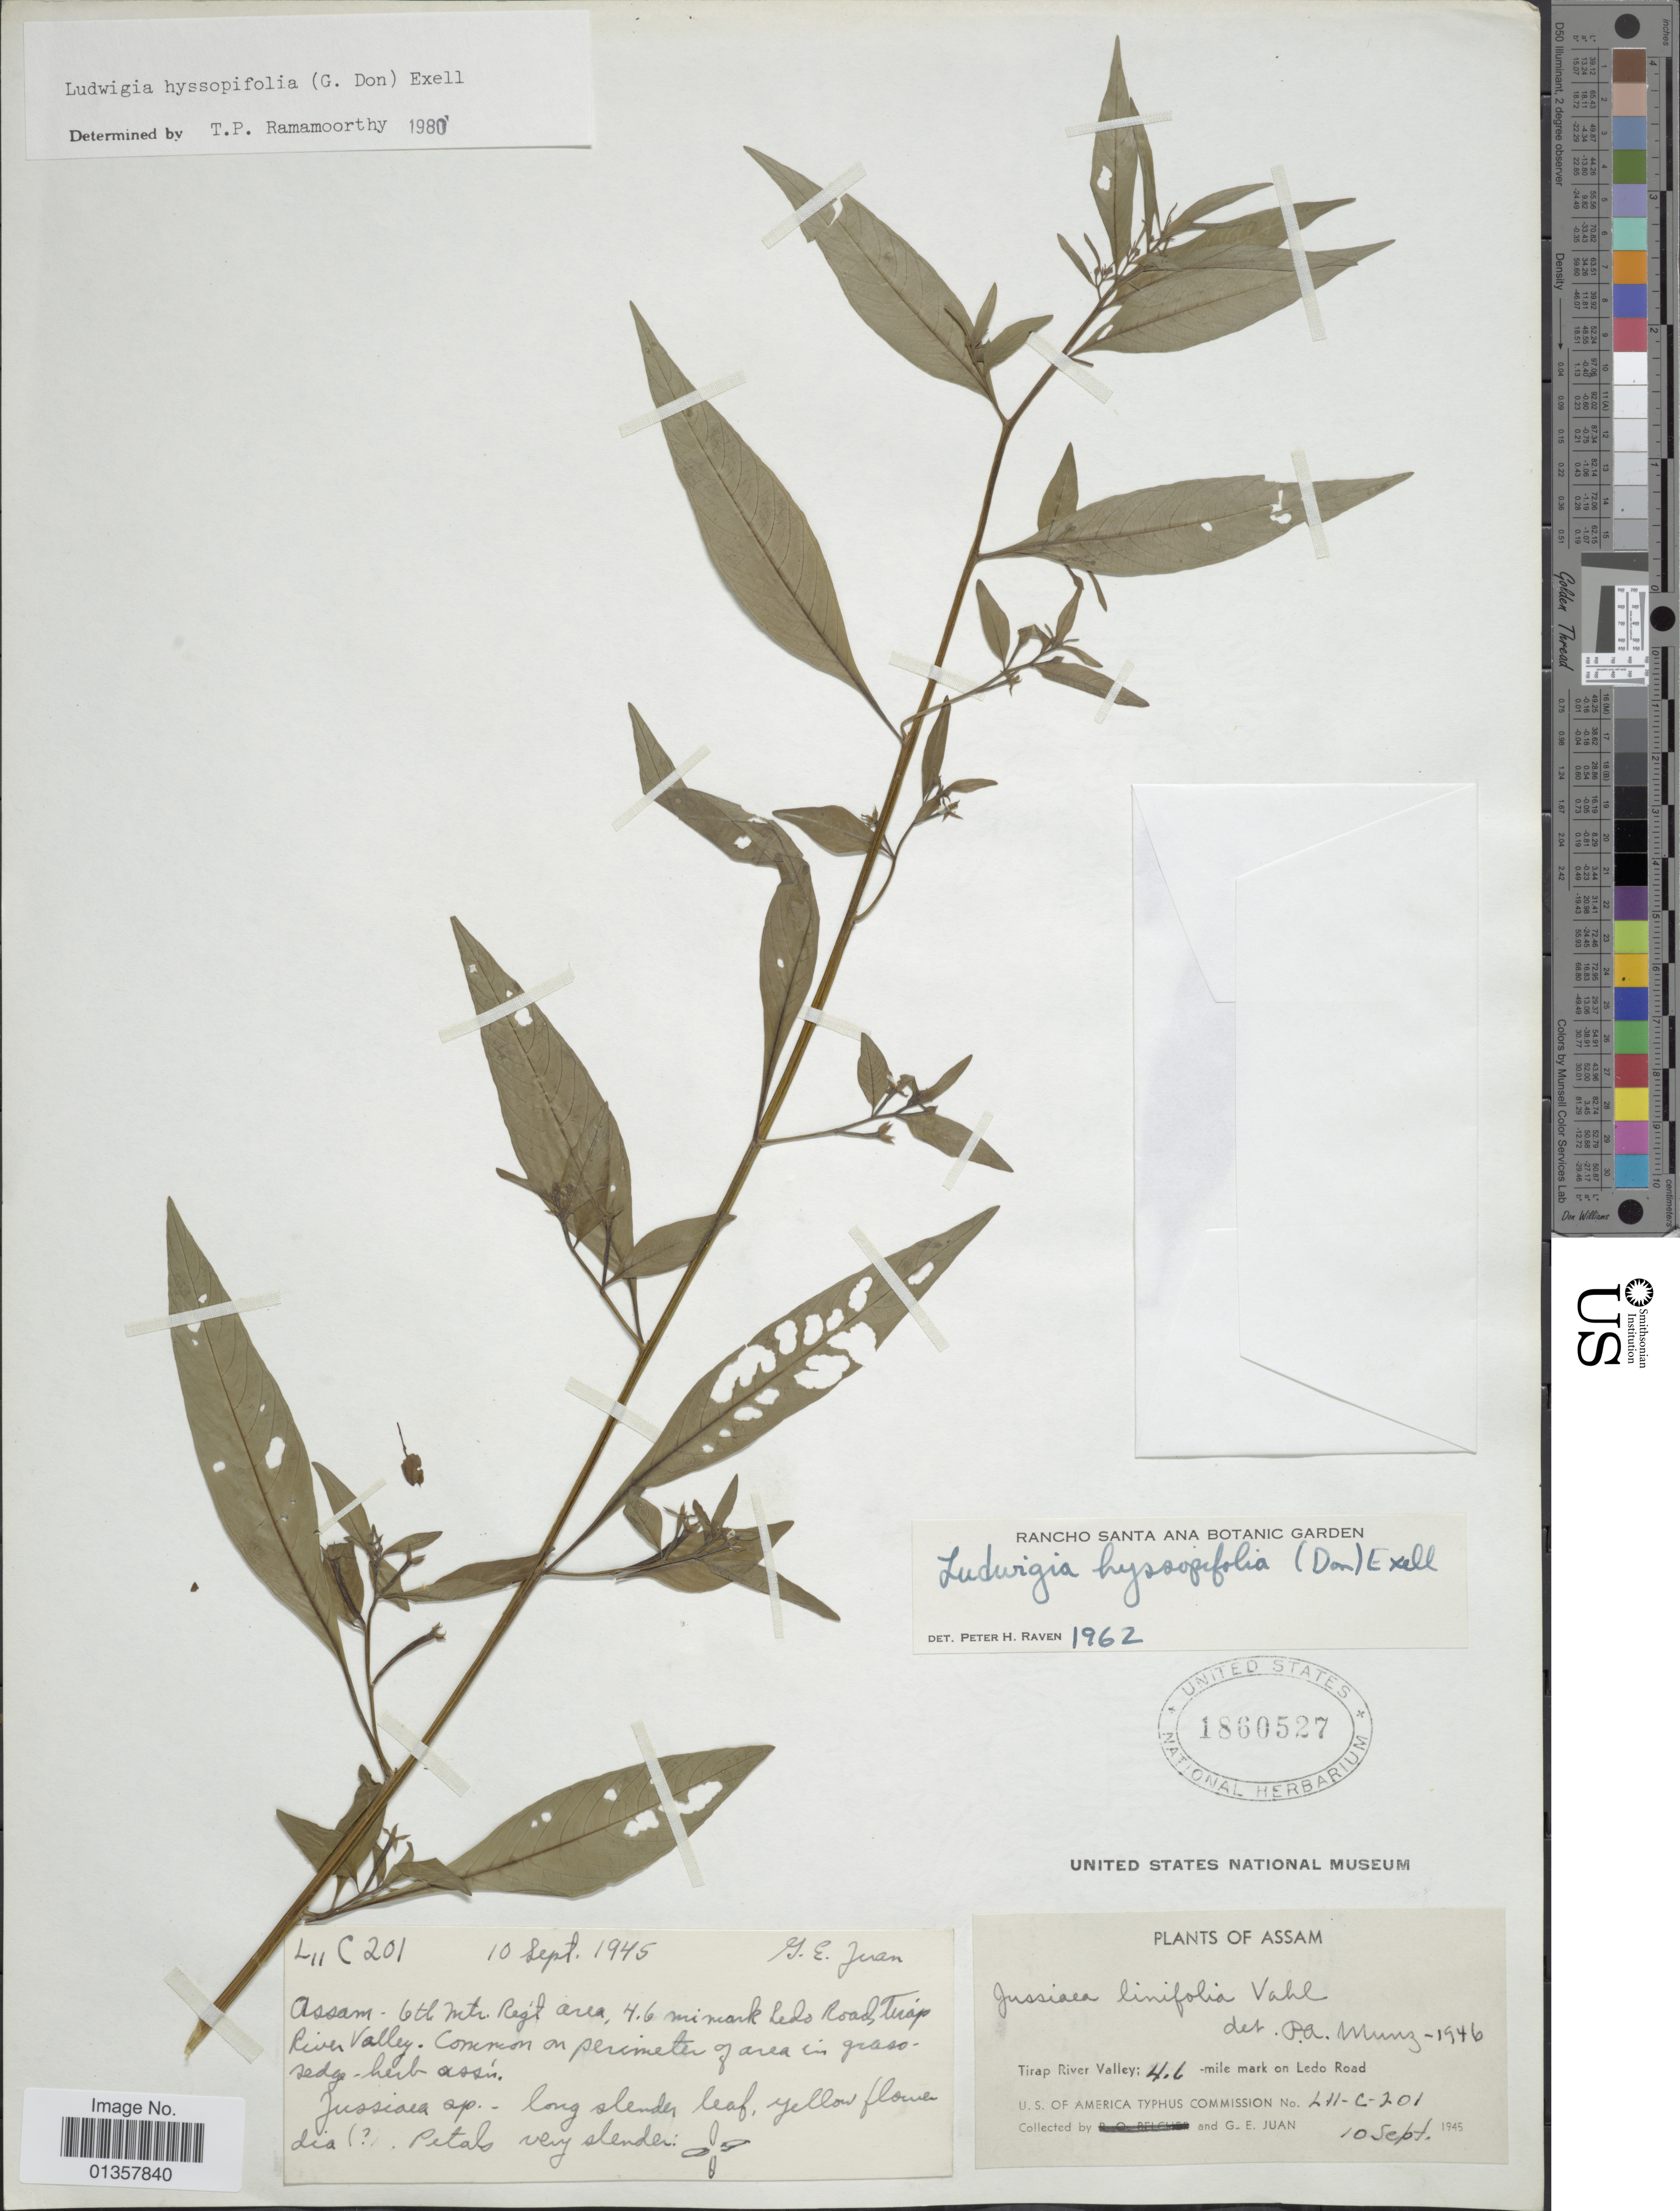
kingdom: Plantae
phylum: Tracheophyta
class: Magnoliopsida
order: Myrtales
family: Onagraceae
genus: Ludwigia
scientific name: Ludwigia hyssopifolia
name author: (G. Don) Exell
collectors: G. Juan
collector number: L11C201*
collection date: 1945-09-10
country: India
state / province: Assam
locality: Tirap River Valley: 4.6 mile mark on Ledo Road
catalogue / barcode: US 1860527